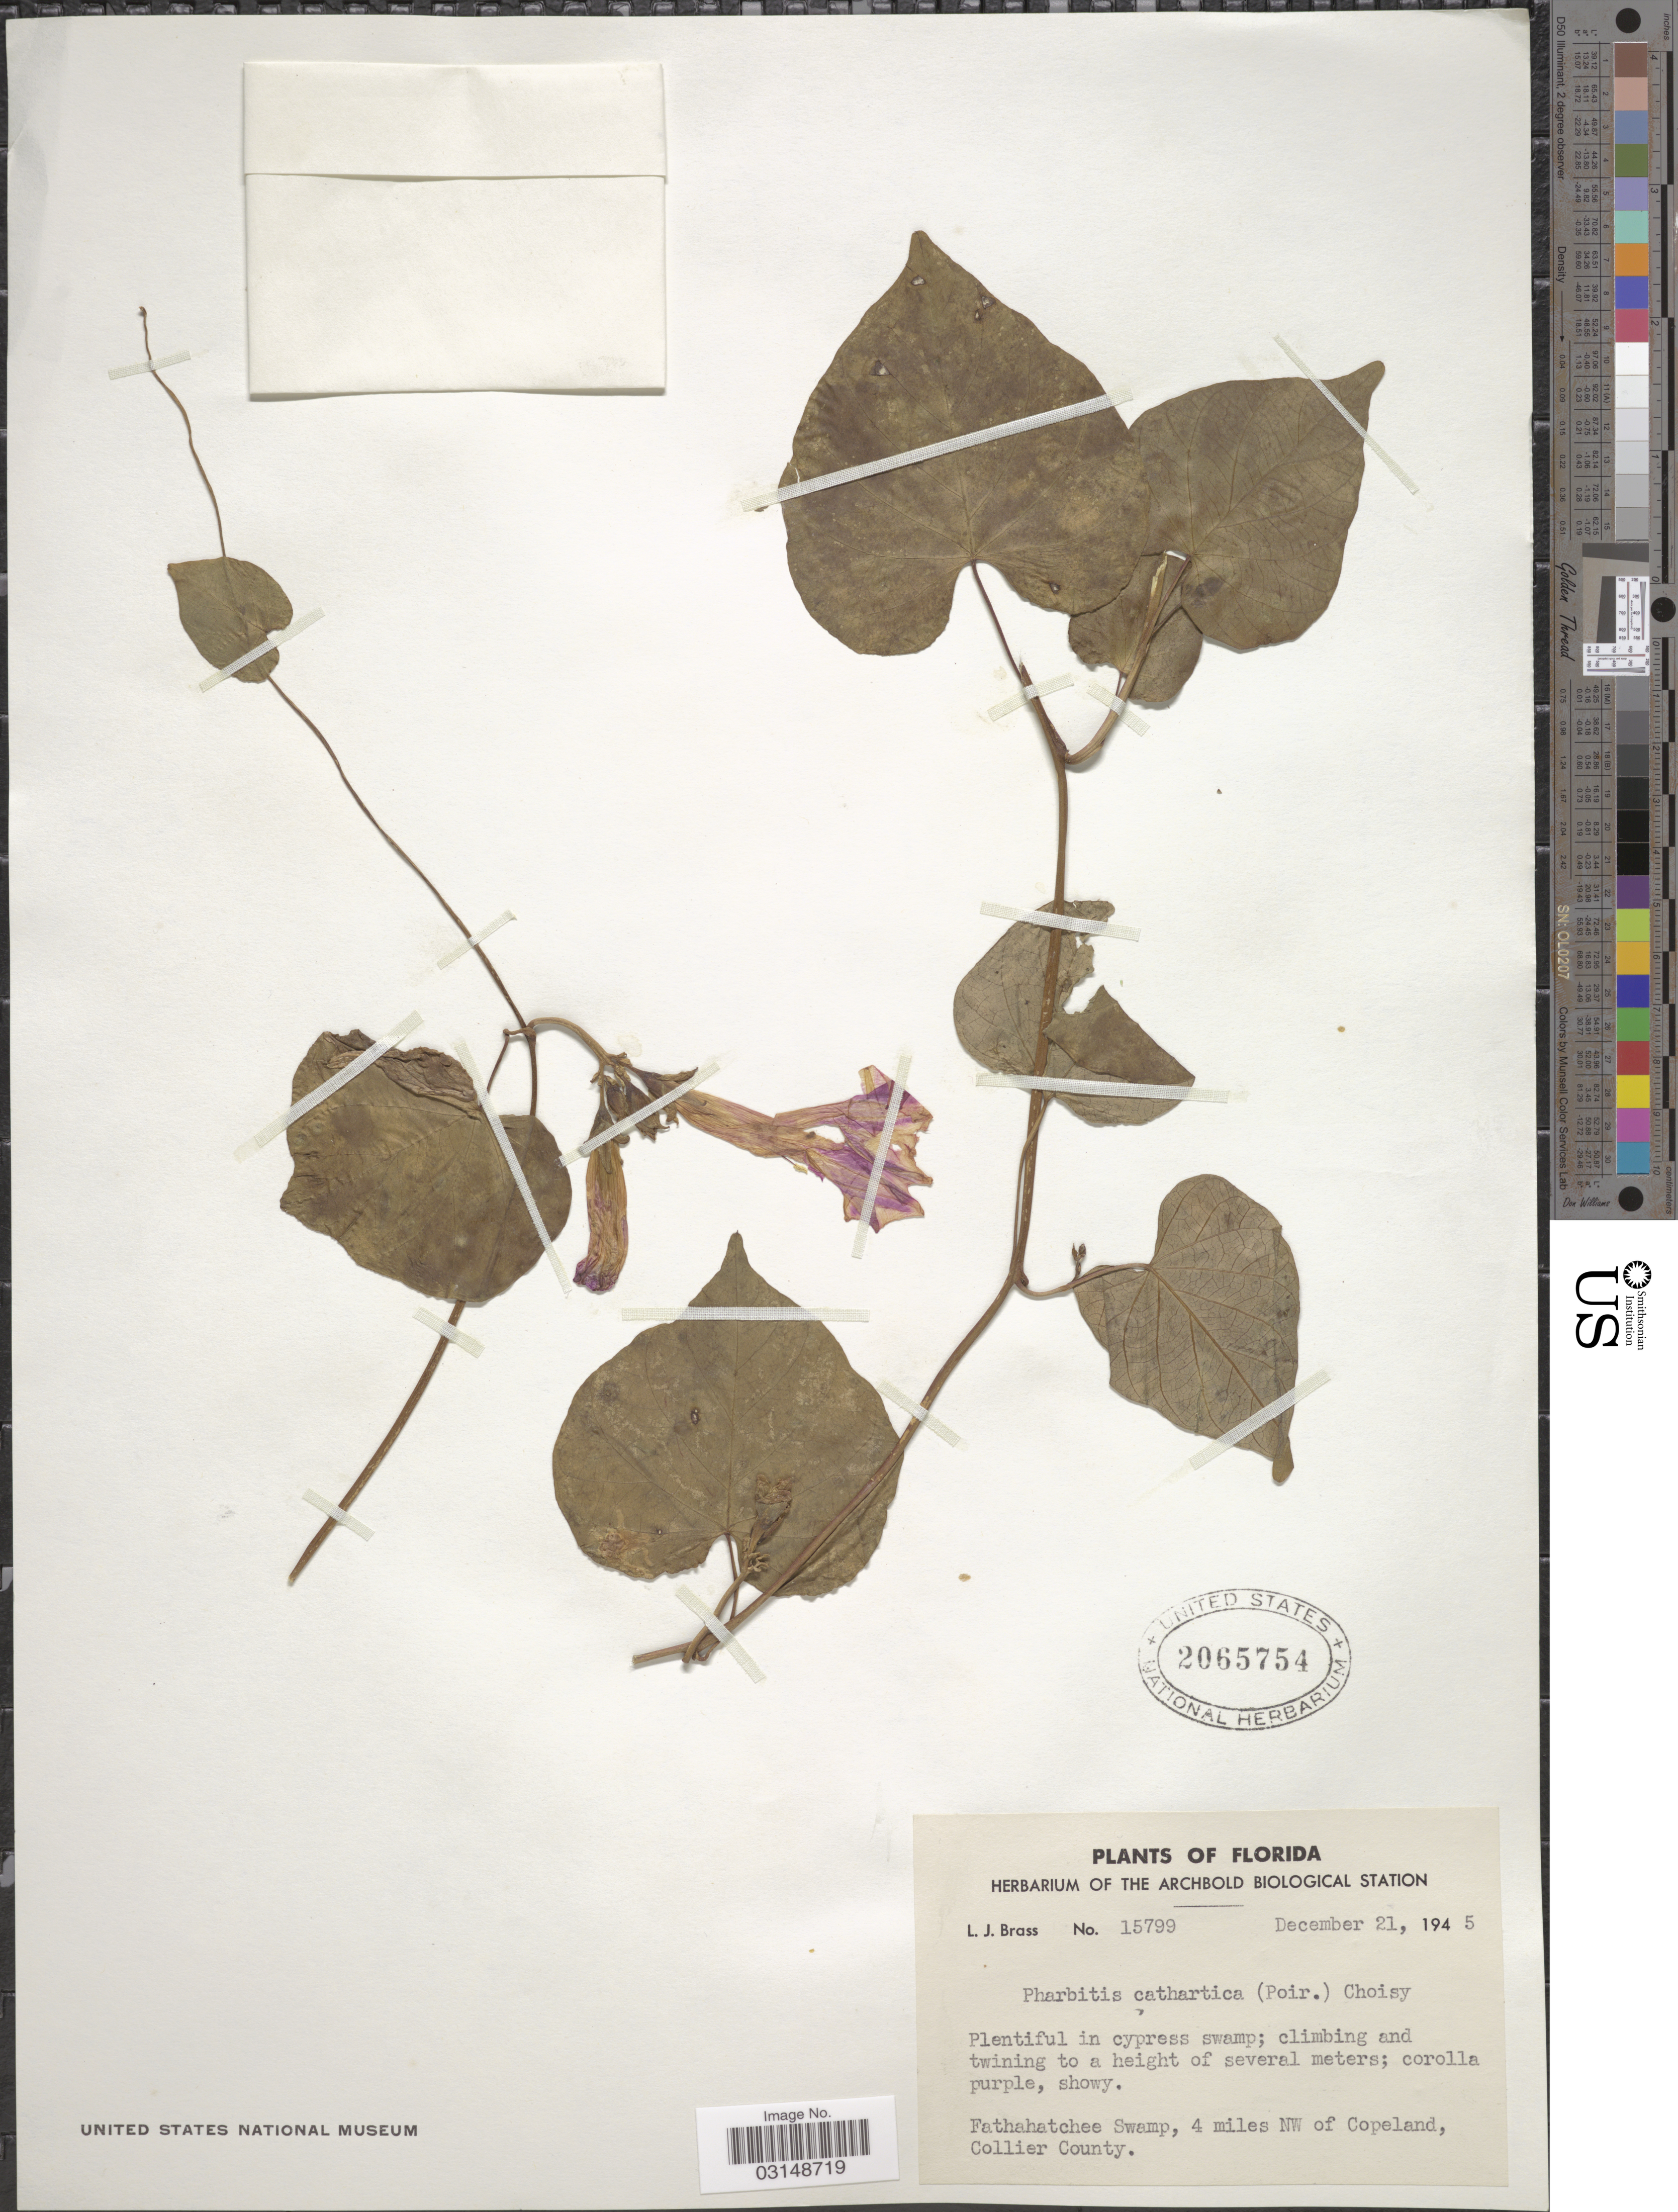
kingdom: Plantae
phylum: Tracheophyta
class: Magnoliopsida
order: Solanales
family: Convolvulaceae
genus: Ipomoea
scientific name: Ipomoea indica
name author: (Burm.) Merr.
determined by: Strong, Mark T., (BOT), Smithsonian Institution - National Museum of Natural History (UNITED STATES)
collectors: L. J. Brass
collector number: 15799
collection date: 1945-12-21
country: United States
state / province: Florida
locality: Fathahatchee Swamp, 4 miles NW of Copeland, Collier County.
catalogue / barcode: US 2065754